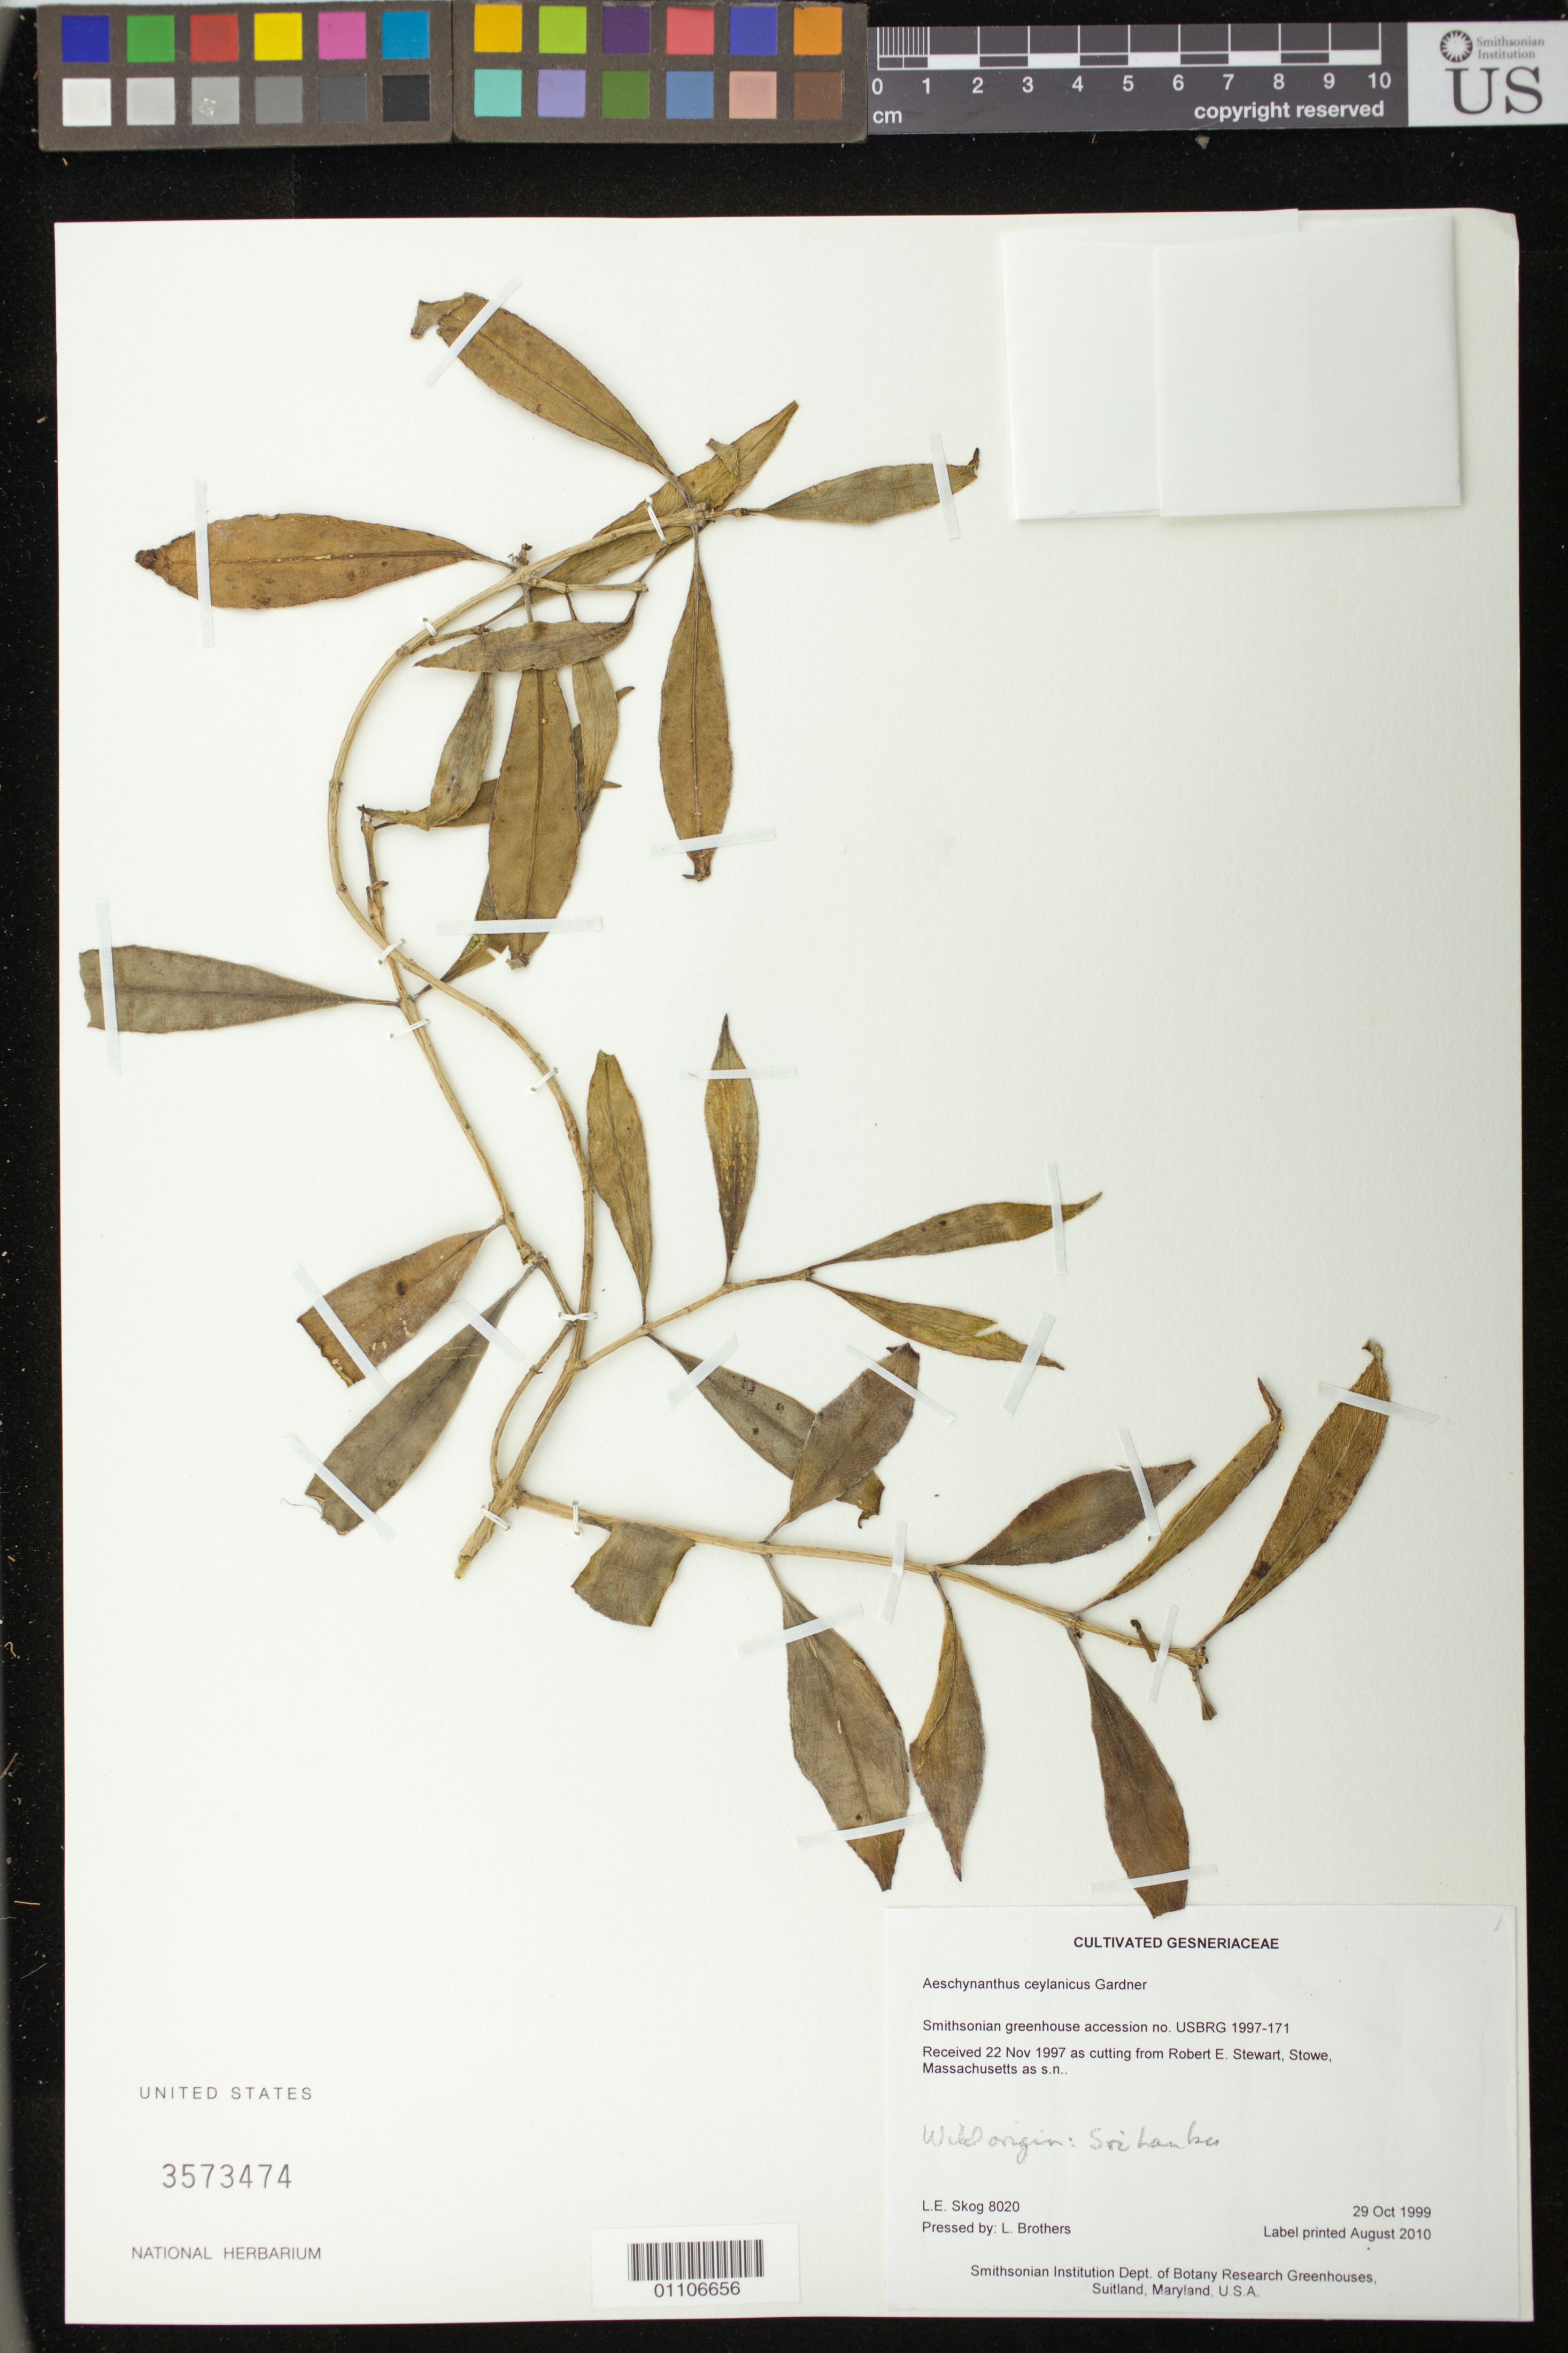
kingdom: Plantae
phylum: Tracheophyta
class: Magnoliopsida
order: Lamiales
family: Gesneriaceae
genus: Aeschynanthus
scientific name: Aeschynanthus ceylanicus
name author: Gardner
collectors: L. E. Skog & L. Brothers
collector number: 8020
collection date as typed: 29 Oct 1999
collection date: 1999-10-29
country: United States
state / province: Maryland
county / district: Prince George's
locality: Smithsonian Institution Dept. of Botany Research Greenhouses, Suitland, Maryland, U.S.A.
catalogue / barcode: US 3573474